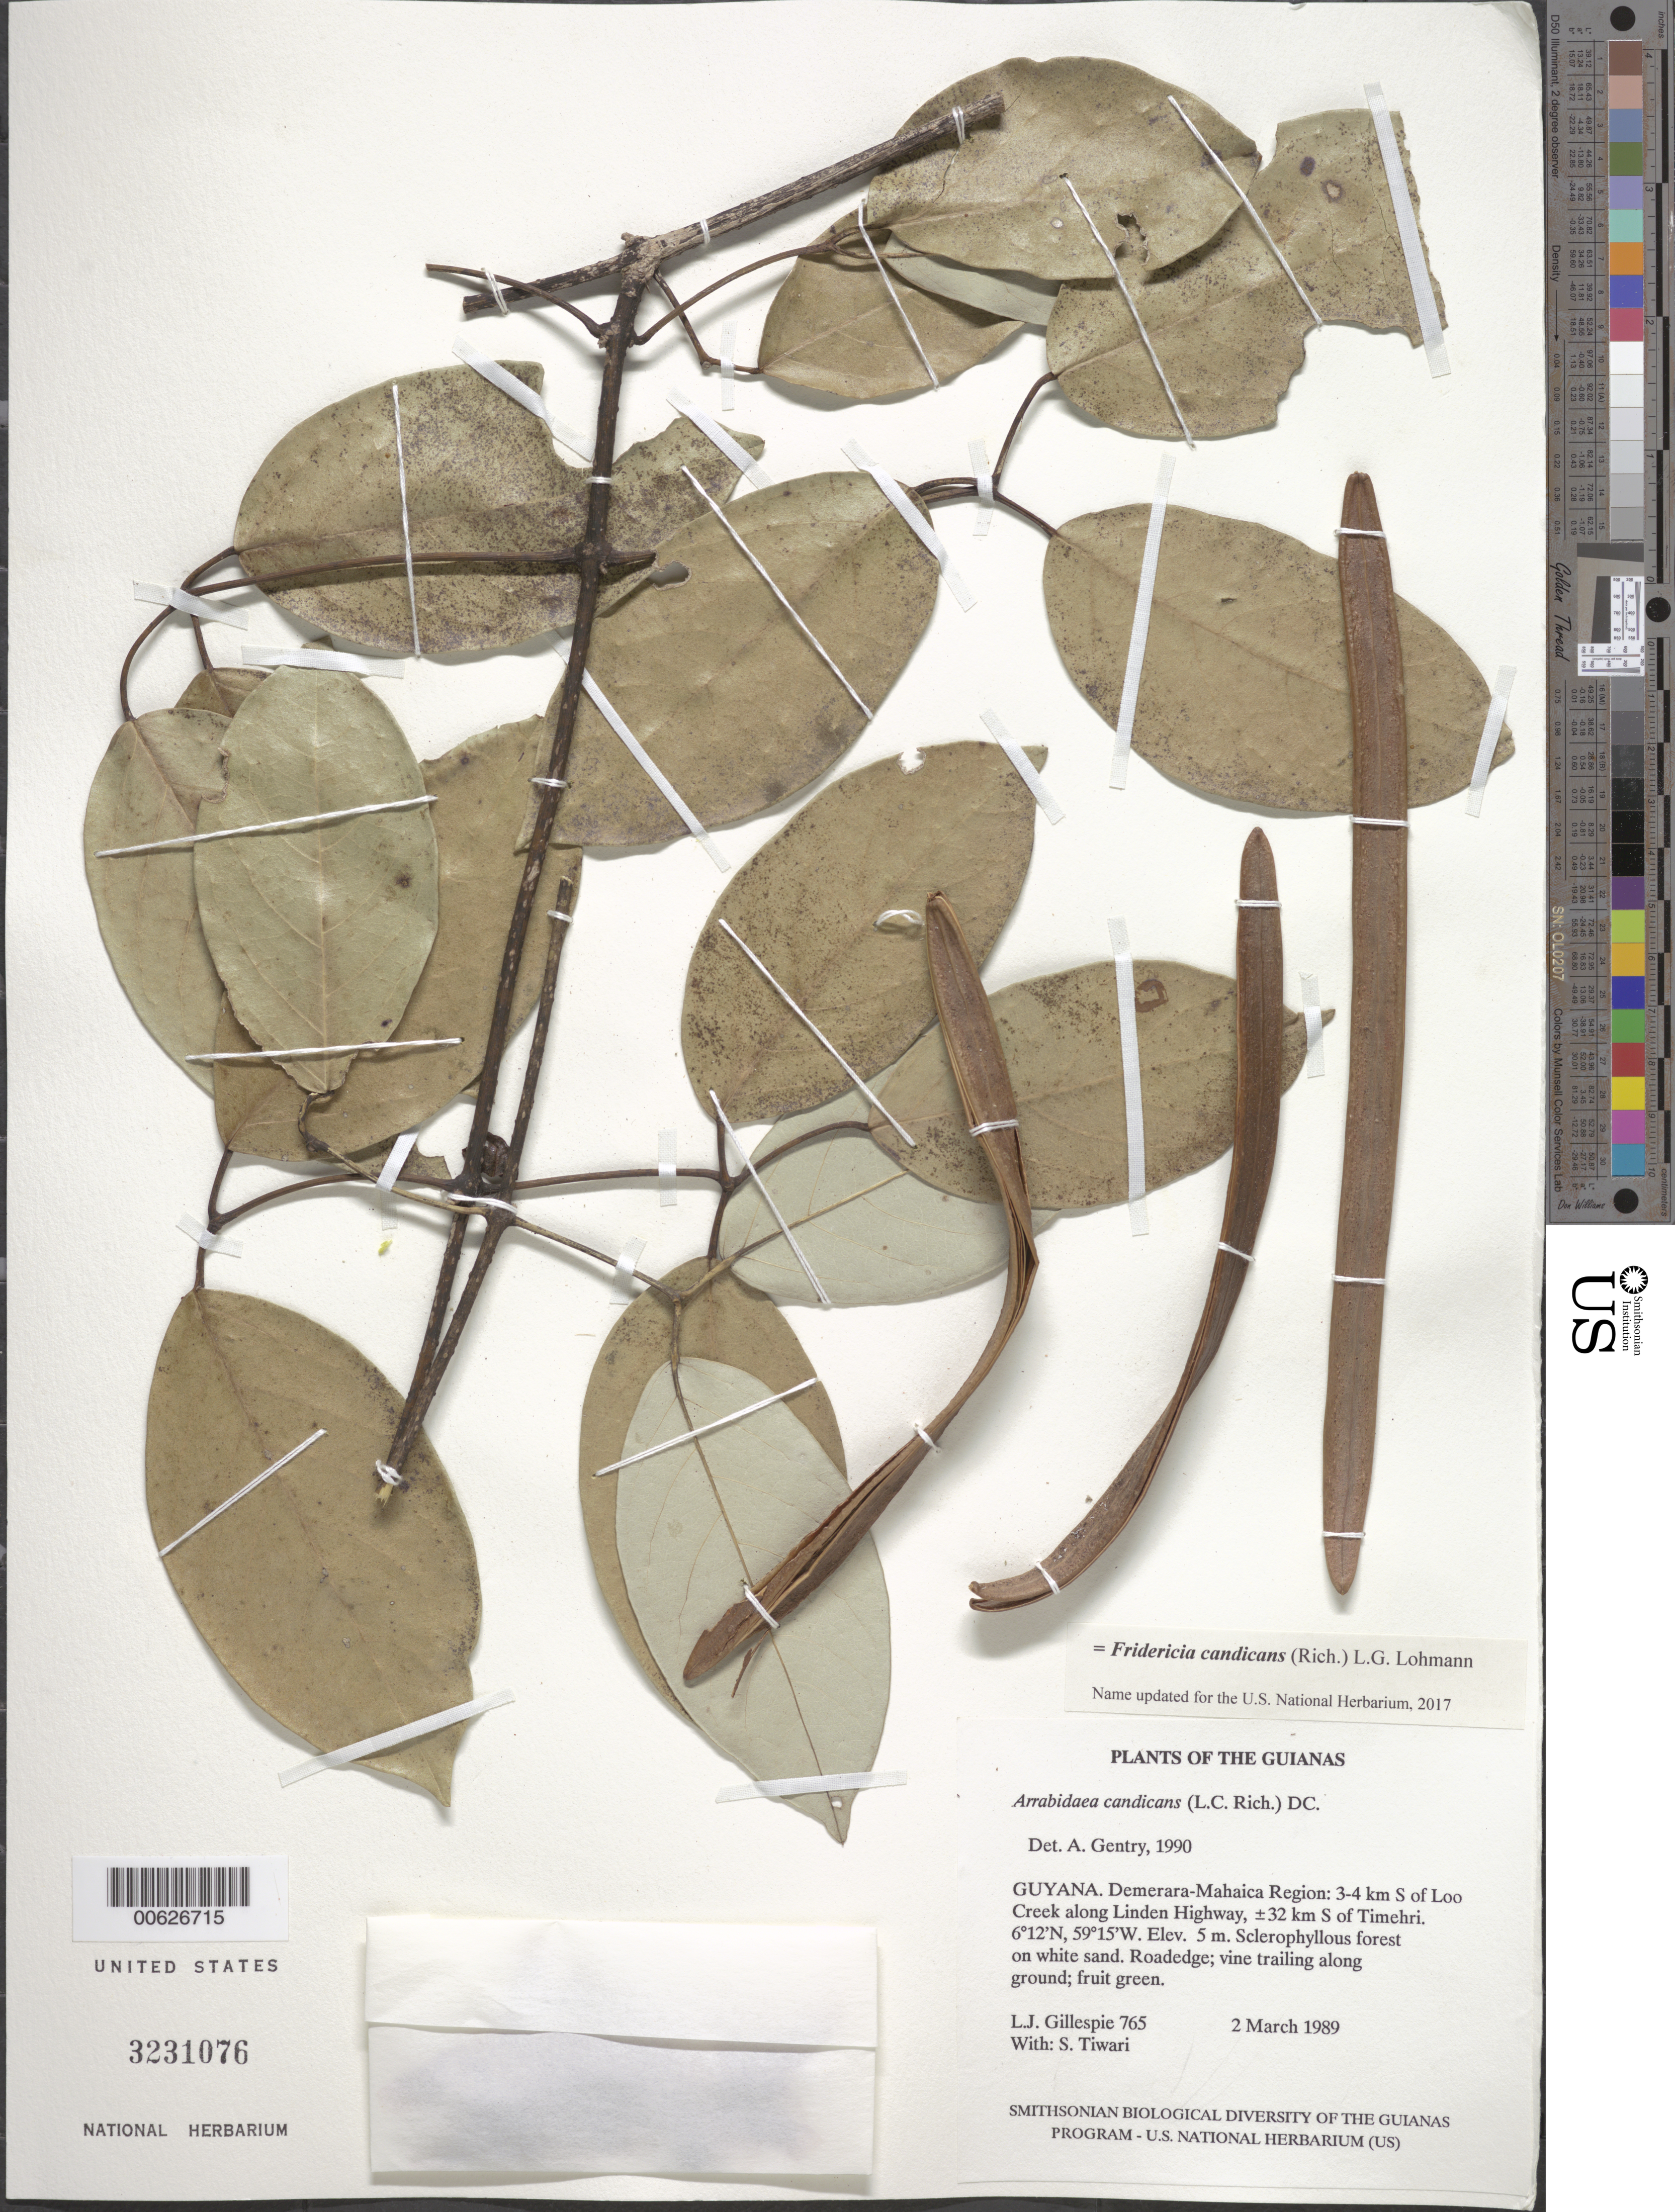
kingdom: Plantae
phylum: Tracheophyta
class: Magnoliopsida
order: Lamiales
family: Bignoniaceae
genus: Arrabidaea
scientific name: Arrabidaea candicans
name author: (Rich.) DC.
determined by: Gentry, A. H.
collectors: L. J. Gillespie & S. Tiwari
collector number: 765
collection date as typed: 2 March 1989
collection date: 1989-03-02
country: Guyana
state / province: Demerara-Mahaica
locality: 3-4 km S of Loo Creek along Linden Highway, ±32 km S of Timehri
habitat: Sclerophyllous forest on white sand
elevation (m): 5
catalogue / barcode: US 3231076